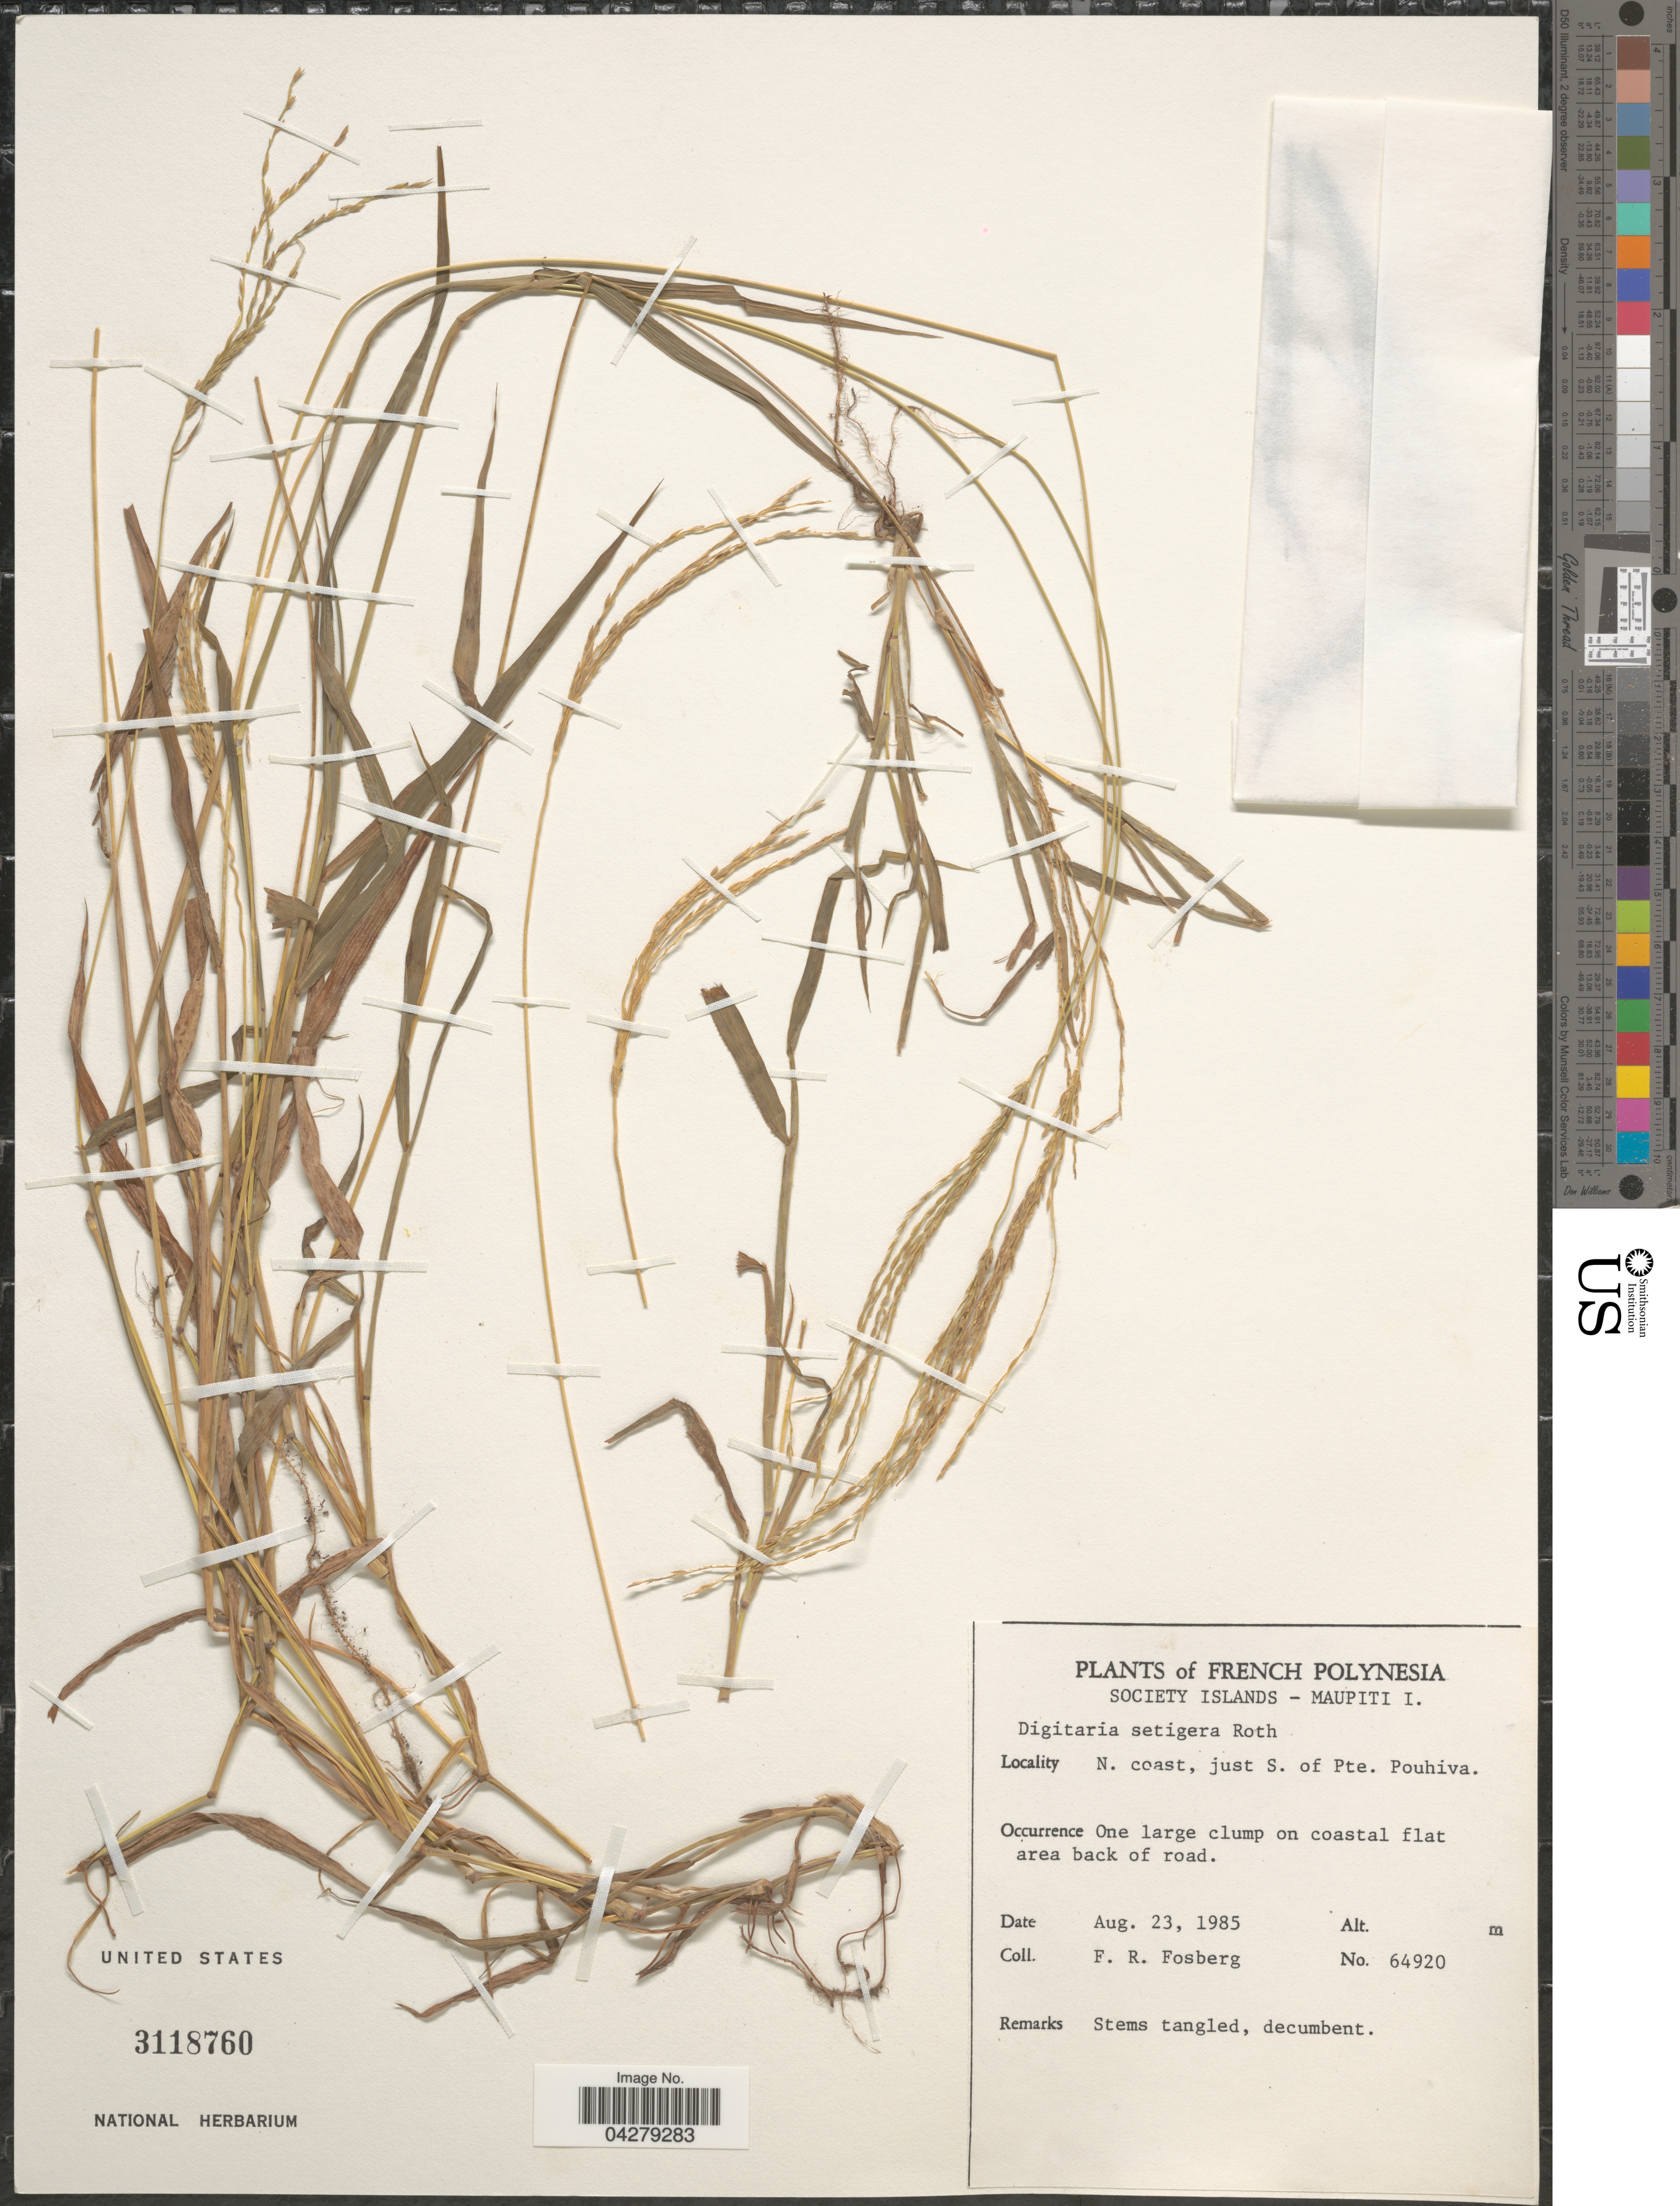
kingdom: Plantae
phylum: Tracheophyta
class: Liliopsida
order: Poales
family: Poaceae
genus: Digitaria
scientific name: Digitaria setigera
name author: Roth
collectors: F. R. Fosberg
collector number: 64920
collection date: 1985-08-23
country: French Polynesia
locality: Society Islands - Maupiti i. N. coast, just S. of Pte. Pouhiva.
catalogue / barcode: US 3118760